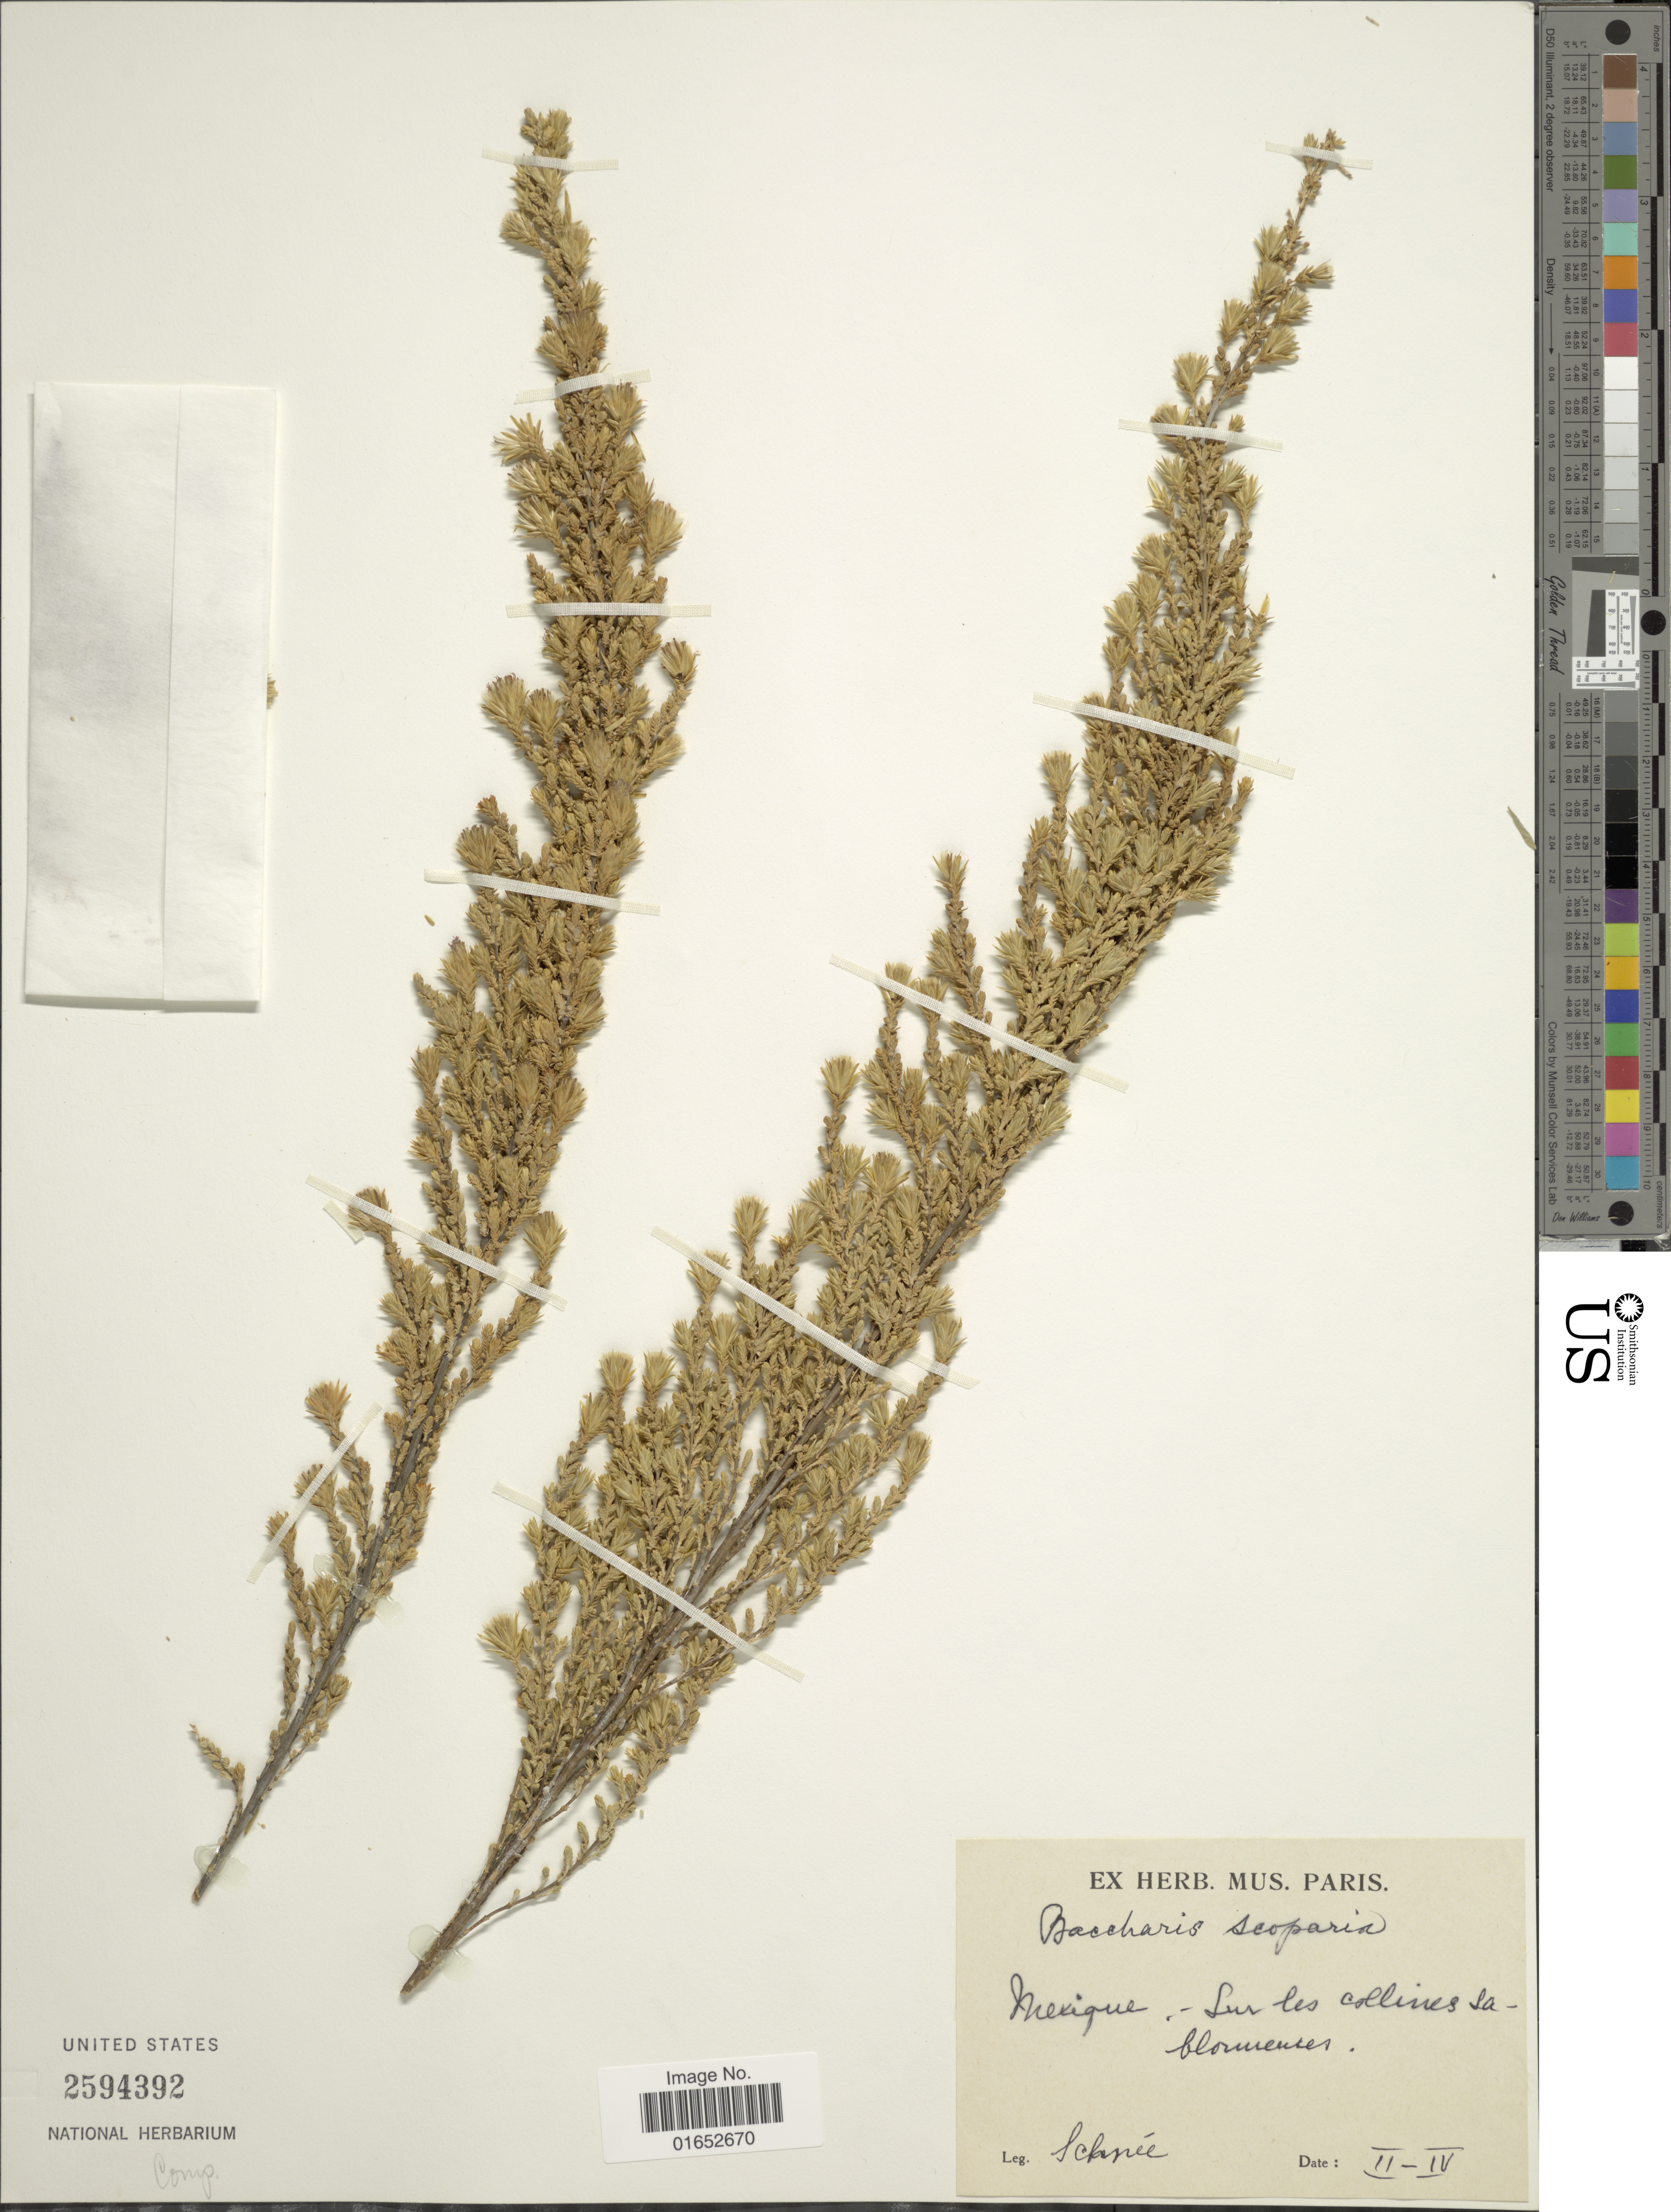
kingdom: Plantae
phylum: Tracheophyta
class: Magnoliopsida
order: Asterales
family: Asteraceae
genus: Asanthus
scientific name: Asanthus squamulosus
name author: (A. Gray) R.M. King & H. Rob.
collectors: -- Schnée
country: Mexico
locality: Sur les collines sablomenses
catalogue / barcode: US 2594392